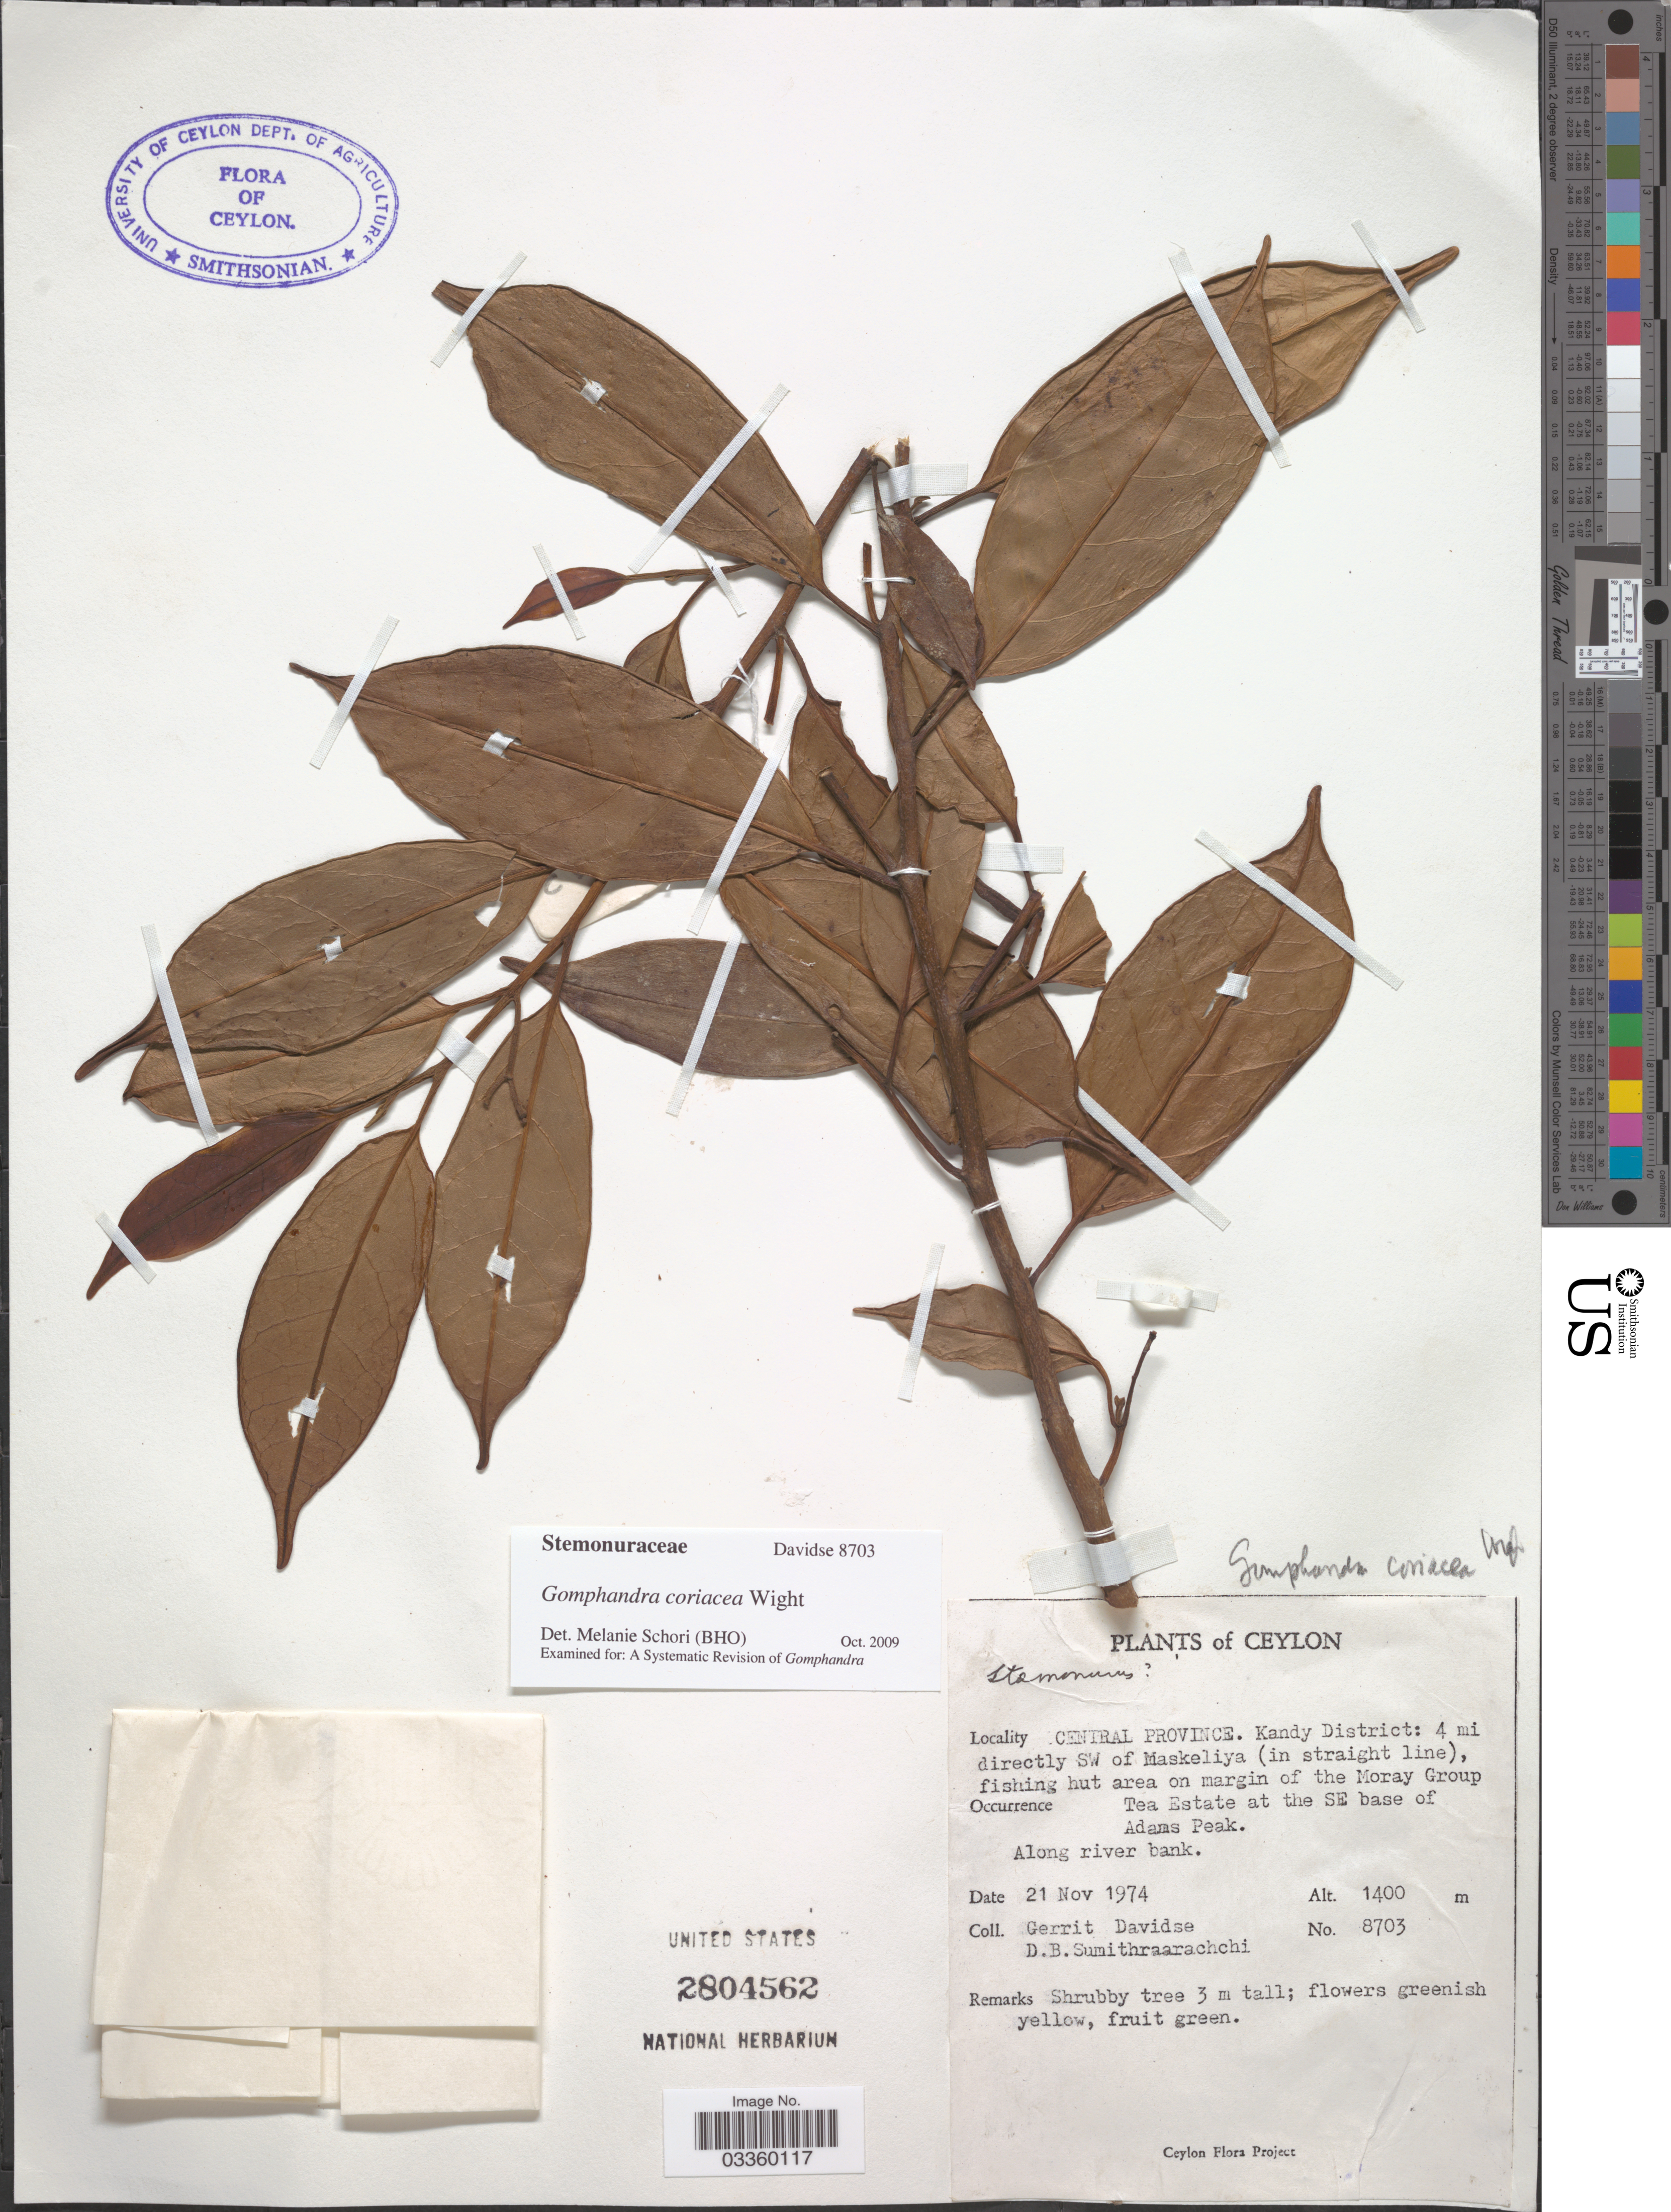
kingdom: Plantae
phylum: Tracheophyta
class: Magnoliopsida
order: Cardiopteridales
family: Stemonuraceae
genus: Gomphandra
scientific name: Gomphandra coriacea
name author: Wight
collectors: G. Davidse & D. B. Sumithraarachchi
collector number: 8703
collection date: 1974-11-21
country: Sri Lanka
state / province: Central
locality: Ceylon. Kandy District: 4 mi directly SW of Maskeliya (in straight line), fishing hut area on margin of the Moray Group. Tea Estate at the SE base of Adams Peak.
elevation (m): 1400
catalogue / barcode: US 2804562